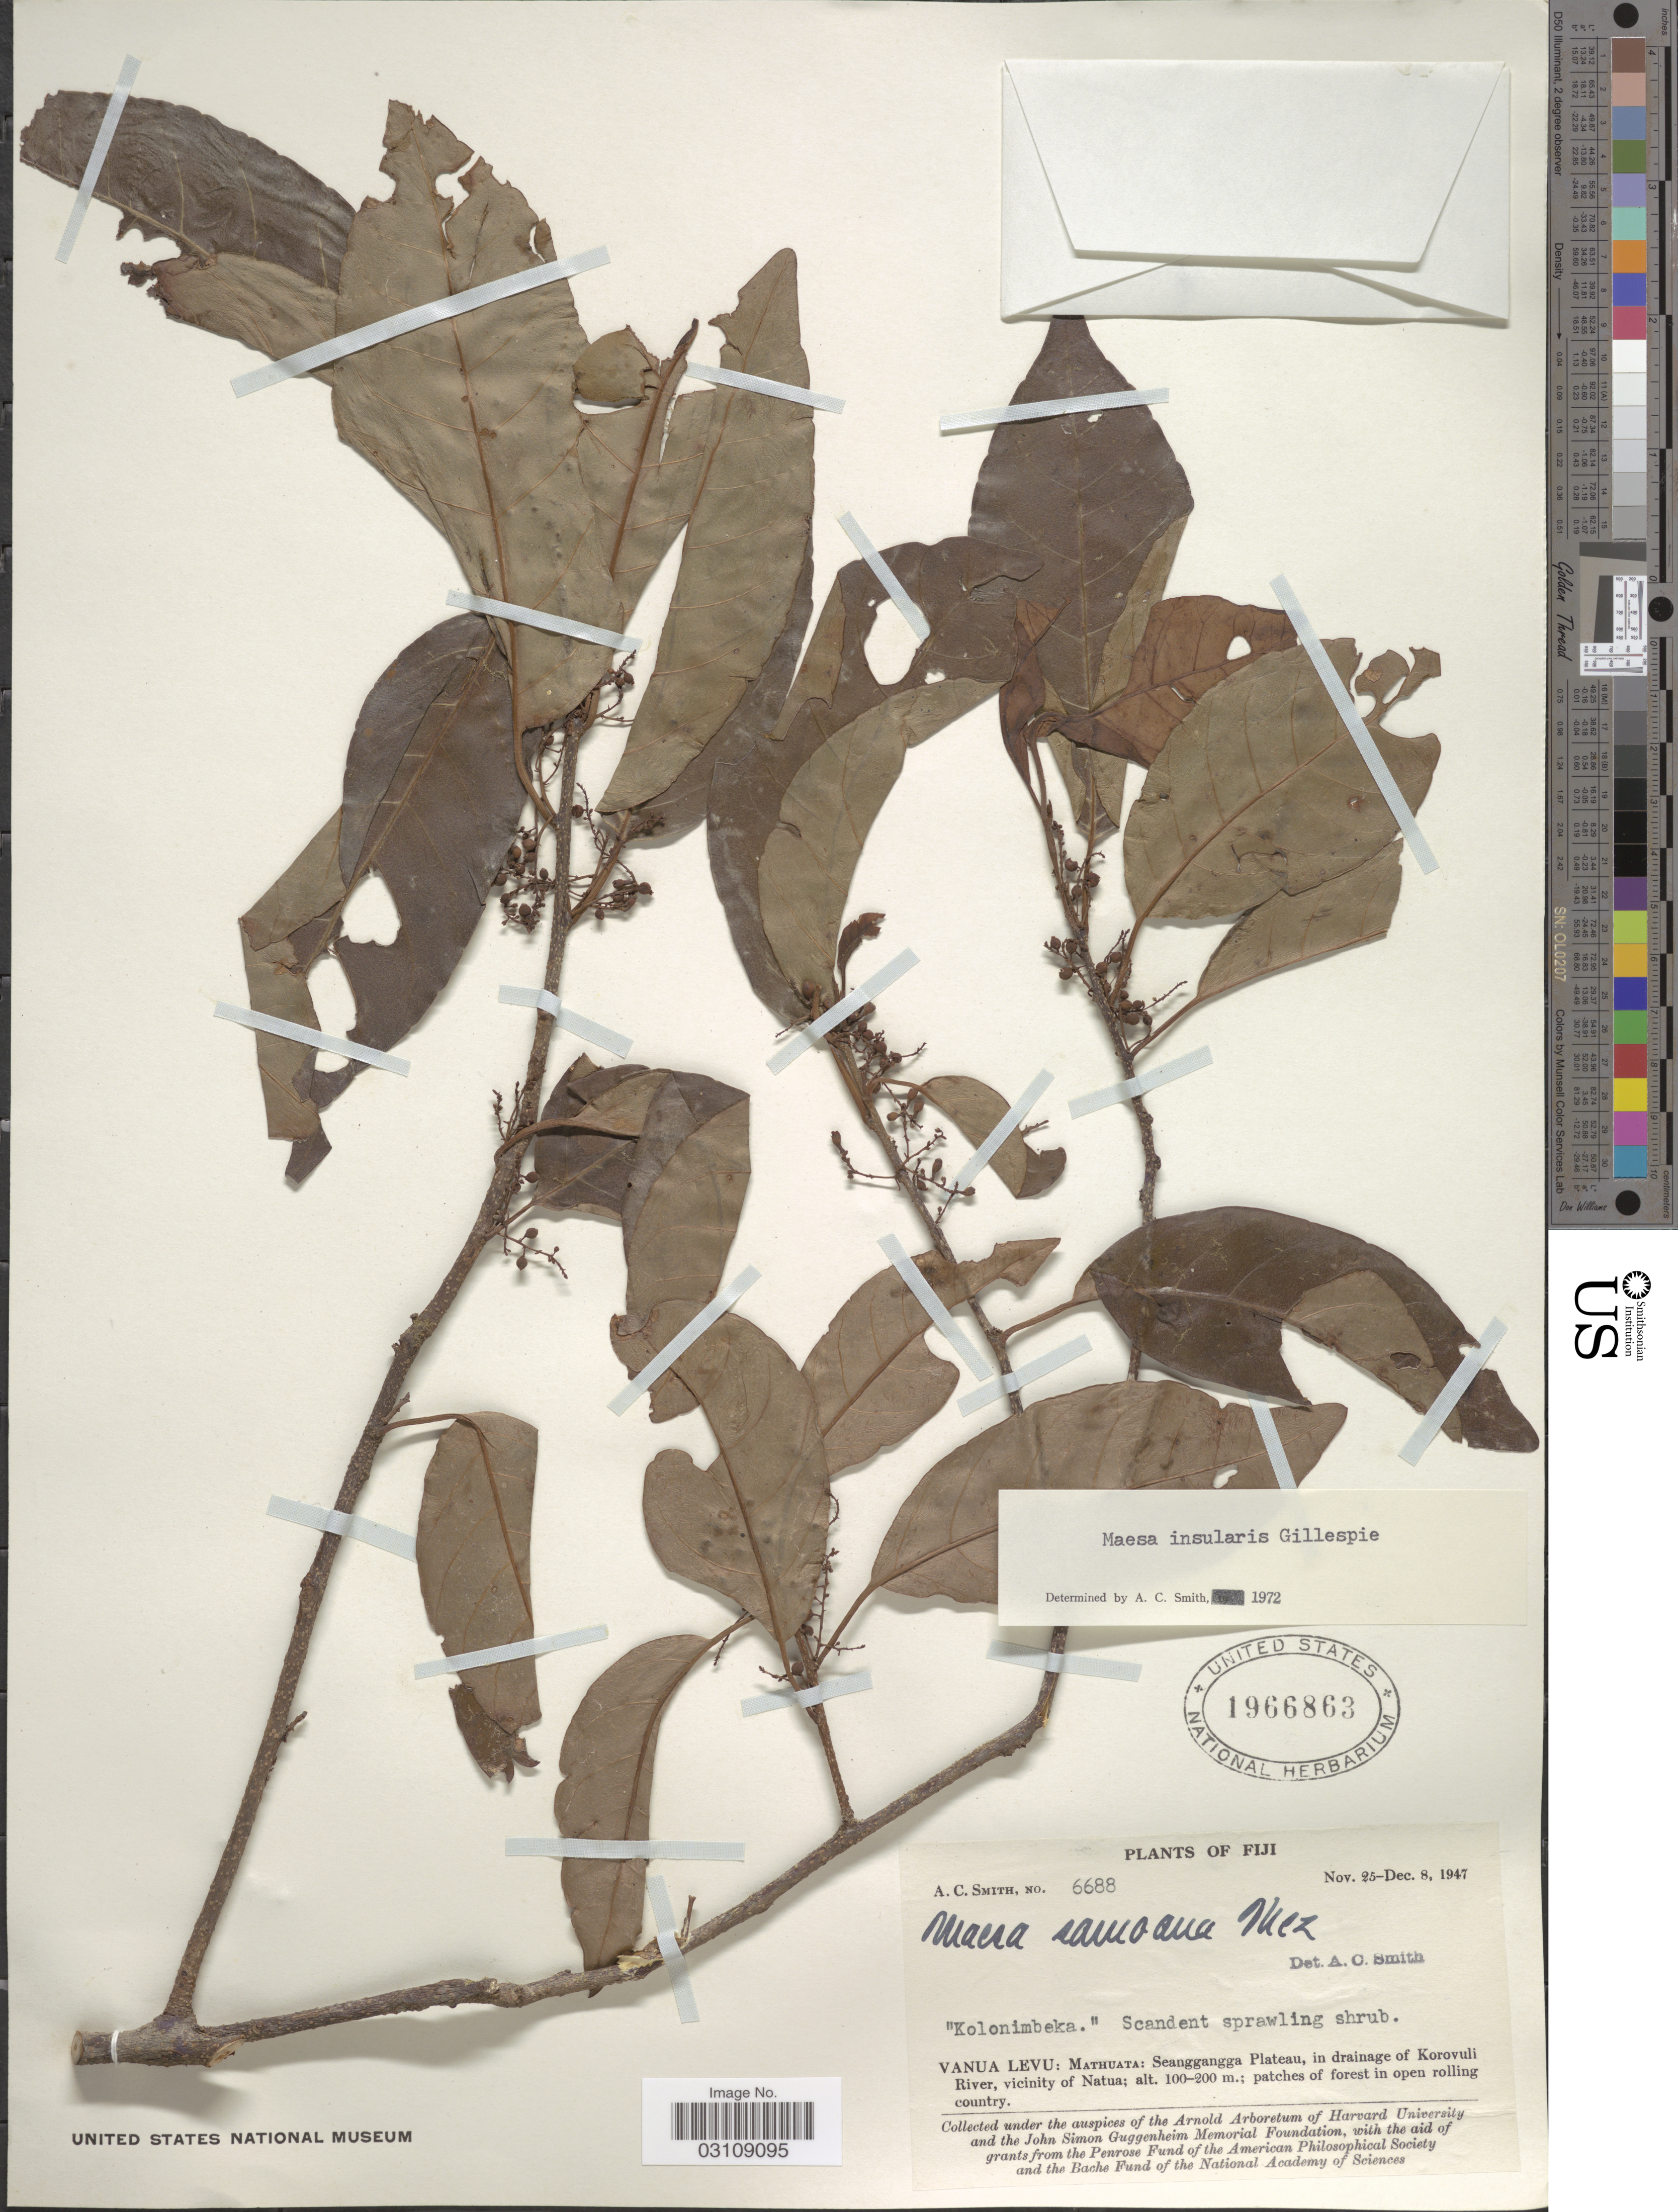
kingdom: Plantae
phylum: Tracheophyta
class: Magnoliopsida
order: Ericales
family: Primulaceae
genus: Maesa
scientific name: Maesa insularis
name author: Gillespie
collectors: A. C. Smith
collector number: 6688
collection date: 1947-11-25/1947-12-08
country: Fiji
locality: Vanua Levu: Mathuata: Seanggangga Plateau, in drainage of Korovuli River, vicinity of Natua.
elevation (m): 100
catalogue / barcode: US 1966863